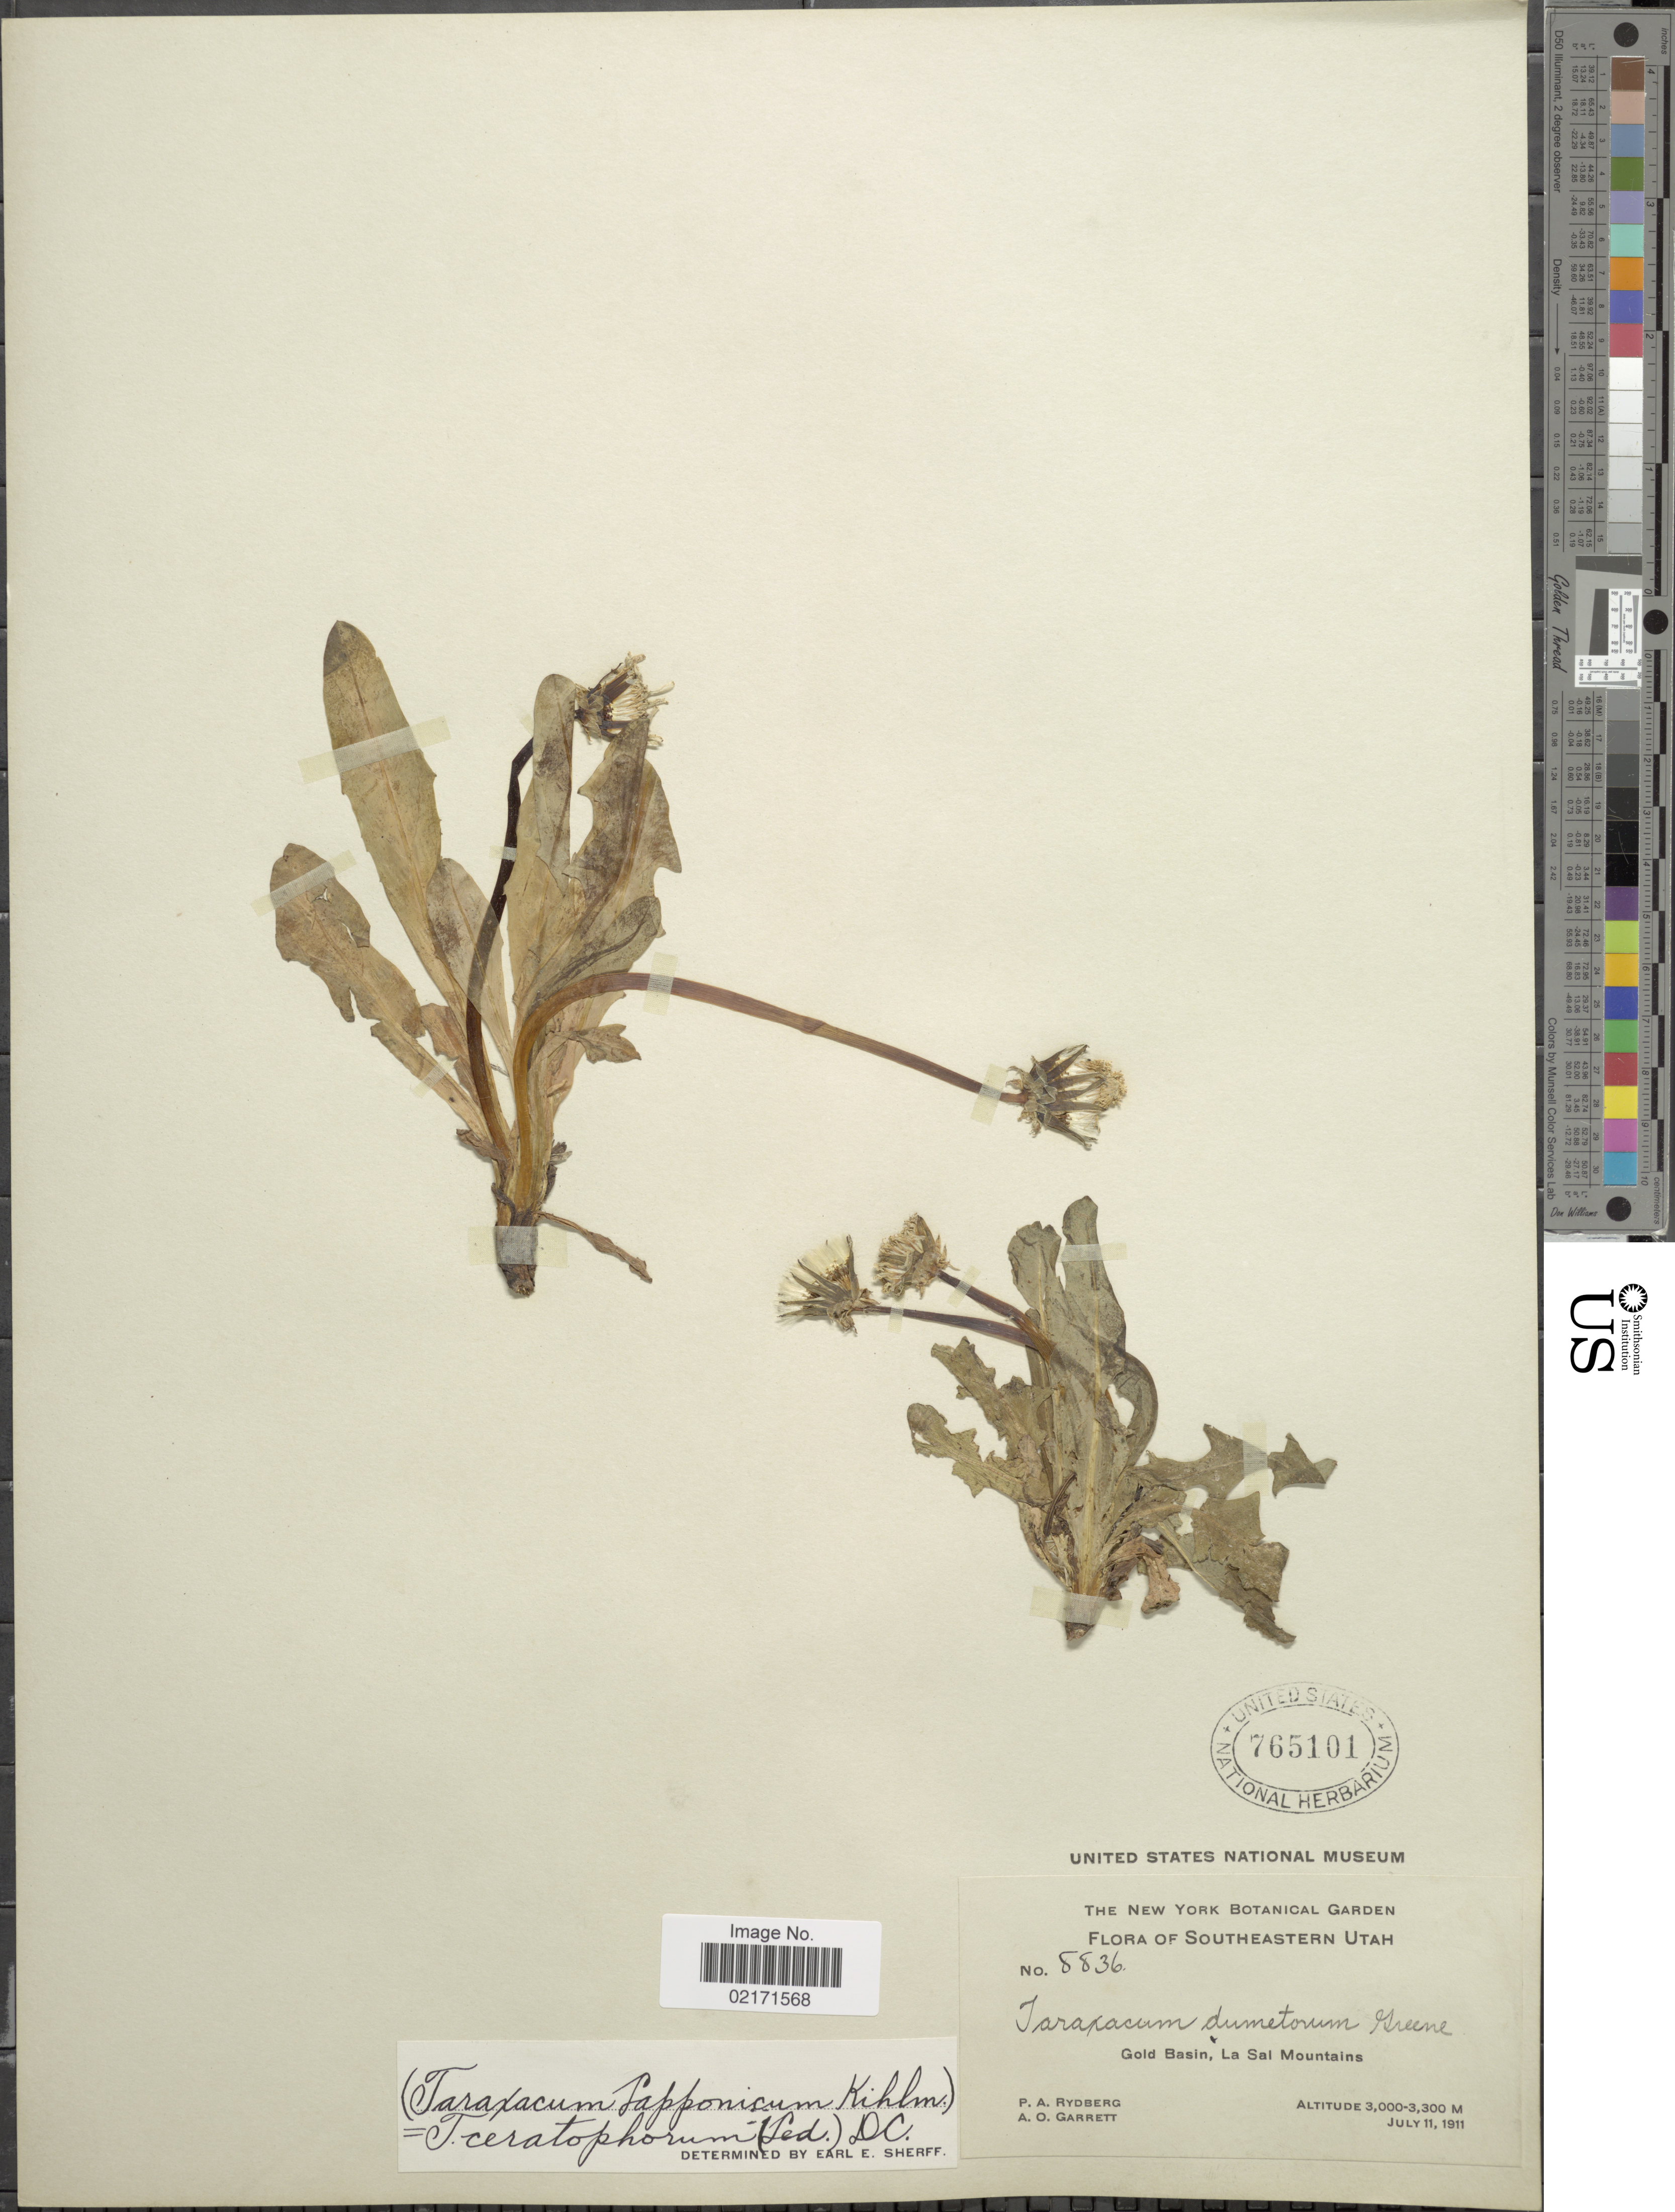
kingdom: Plantae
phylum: Tracheophyta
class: Magnoliopsida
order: Asterales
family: Asteraceae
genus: Taraxacum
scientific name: Taraxacum ceratophorum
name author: (Ledeb.) DC.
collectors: P. A. Rydberg & A. O. Garrett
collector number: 8836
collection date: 1911-07-11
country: United States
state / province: Utah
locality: Southeastern Utah, Gold Basin, La Sal Mountains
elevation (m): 3000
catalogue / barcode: US 765101